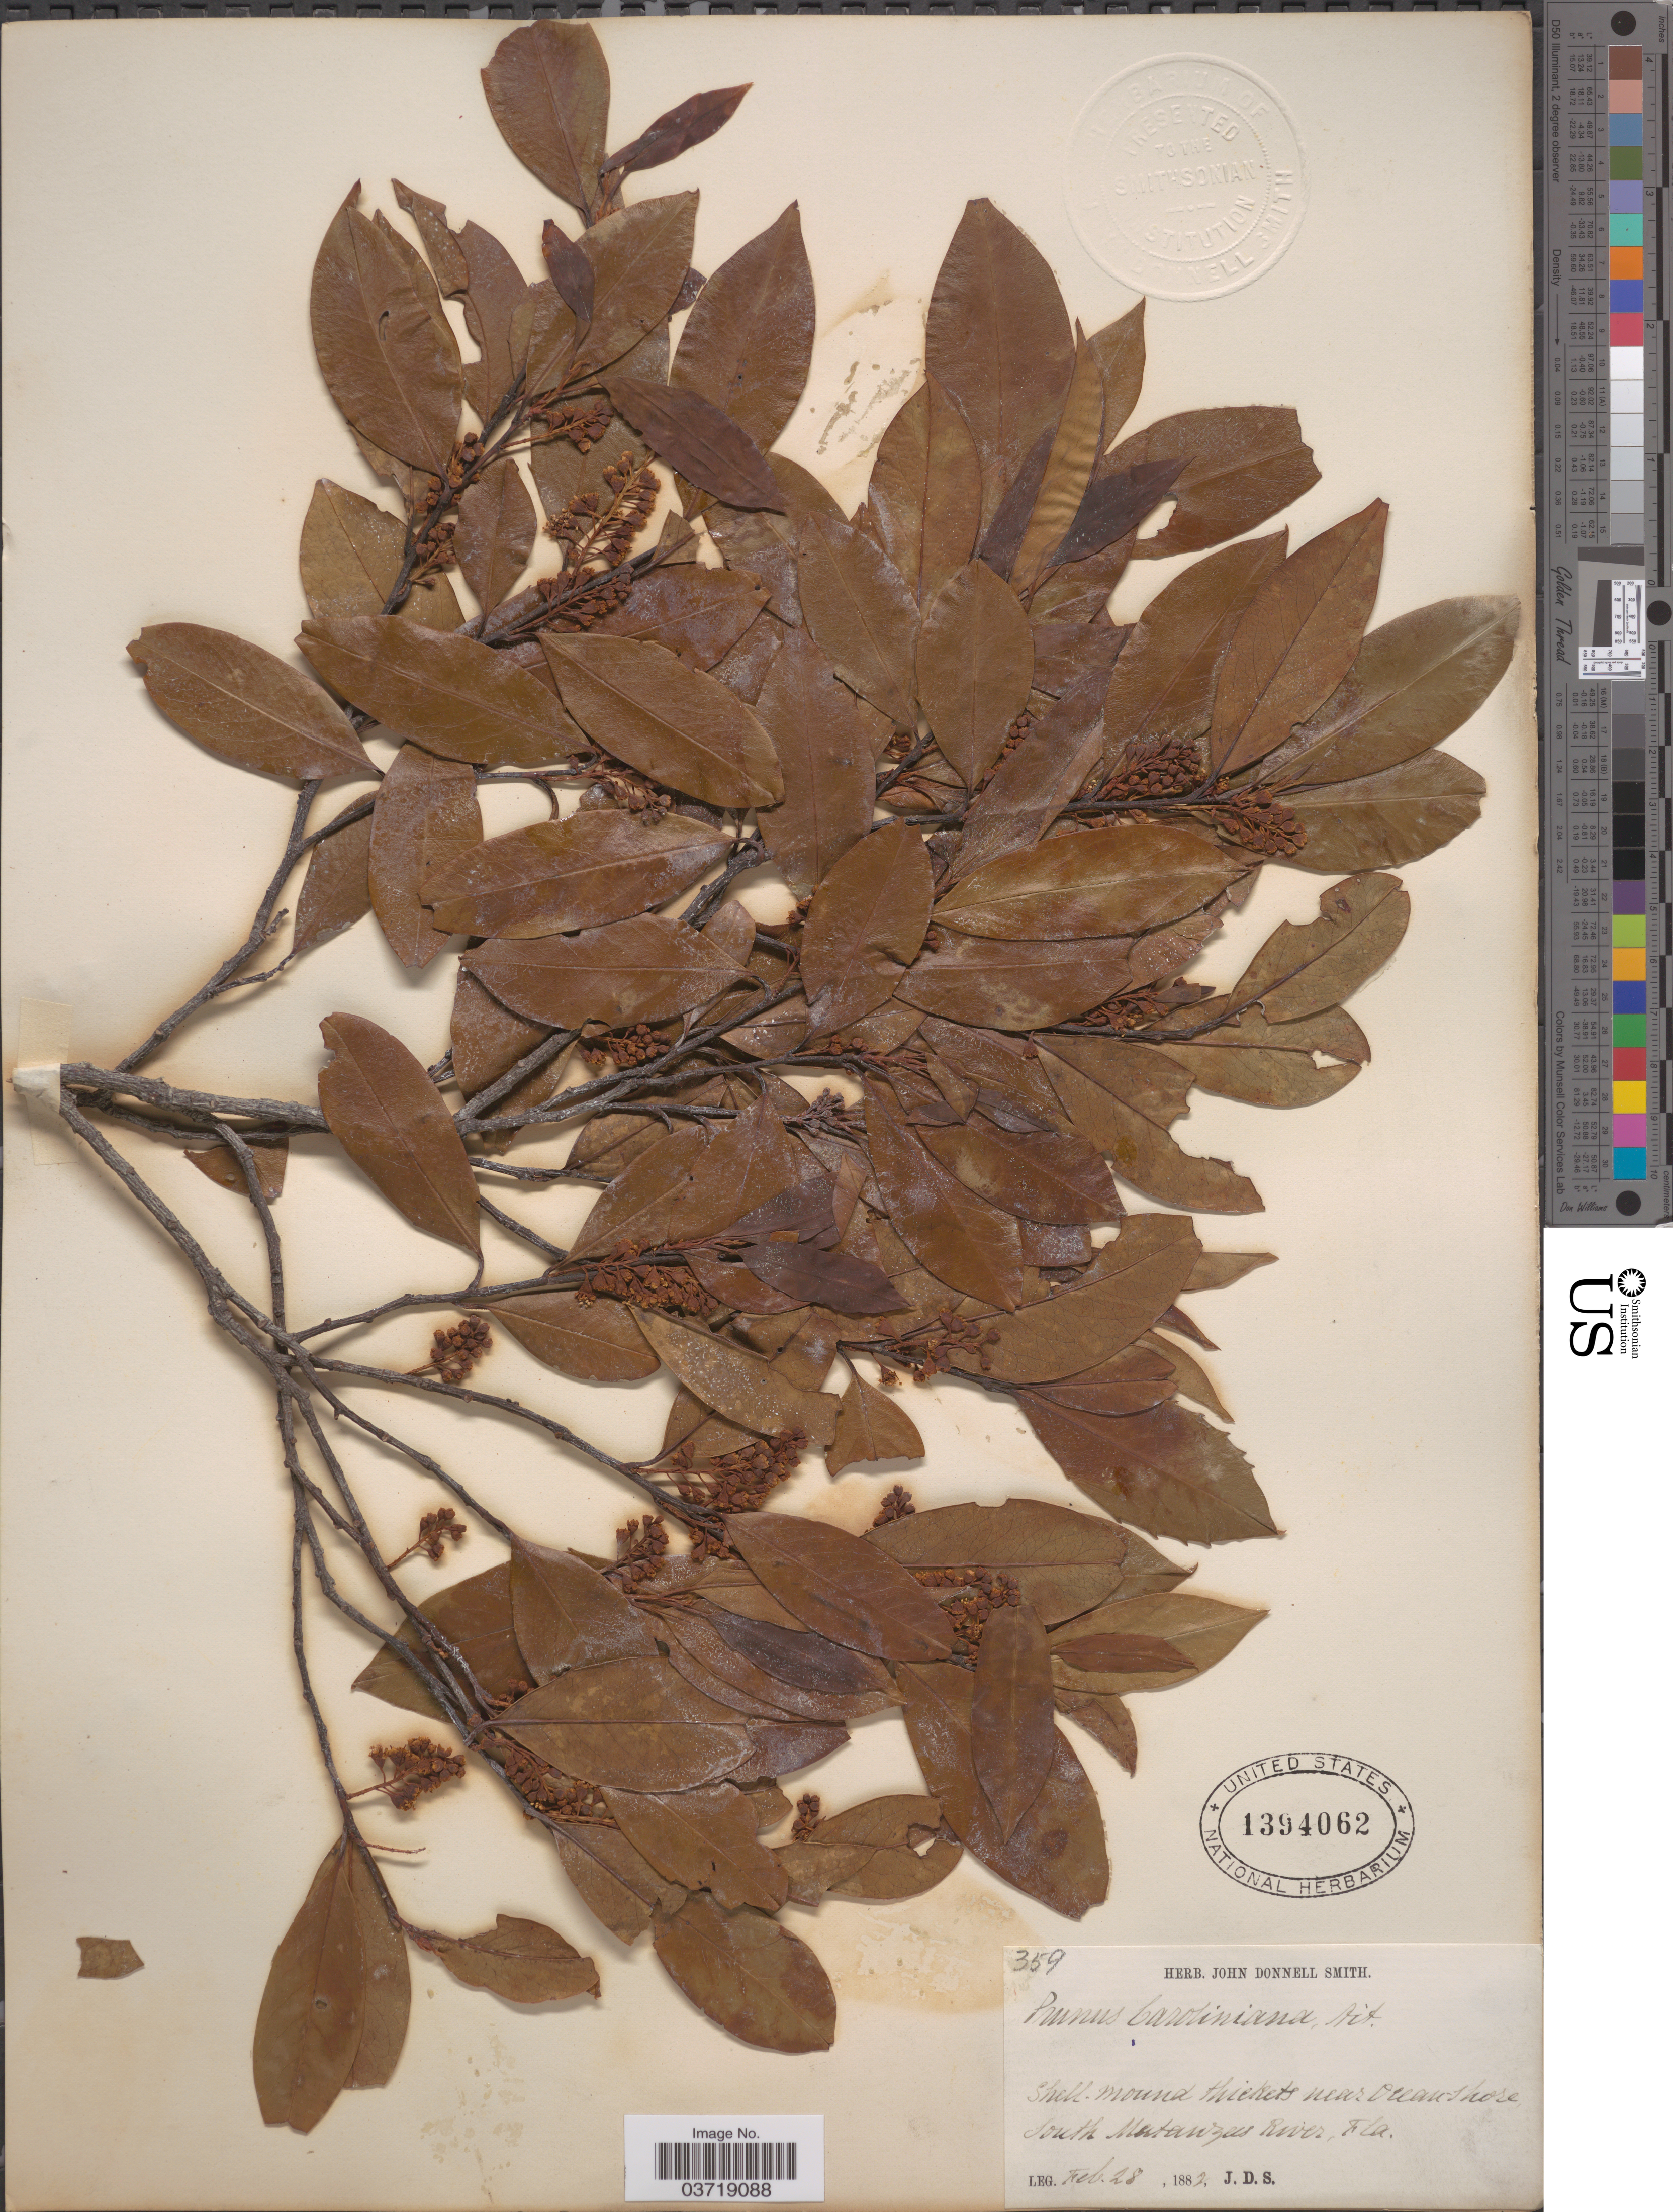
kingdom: Plantae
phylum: Tracheophyta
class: Magnoliopsida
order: Rosales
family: Rosaceae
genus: Prunus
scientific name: Prunus caroliniana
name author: (Mill.) Aiton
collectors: J. Donnell Smith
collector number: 359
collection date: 1882-02-28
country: United States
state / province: Florida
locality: Shell Mound thickets near Ocean shore, South Matanzas River.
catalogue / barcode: US 1394062